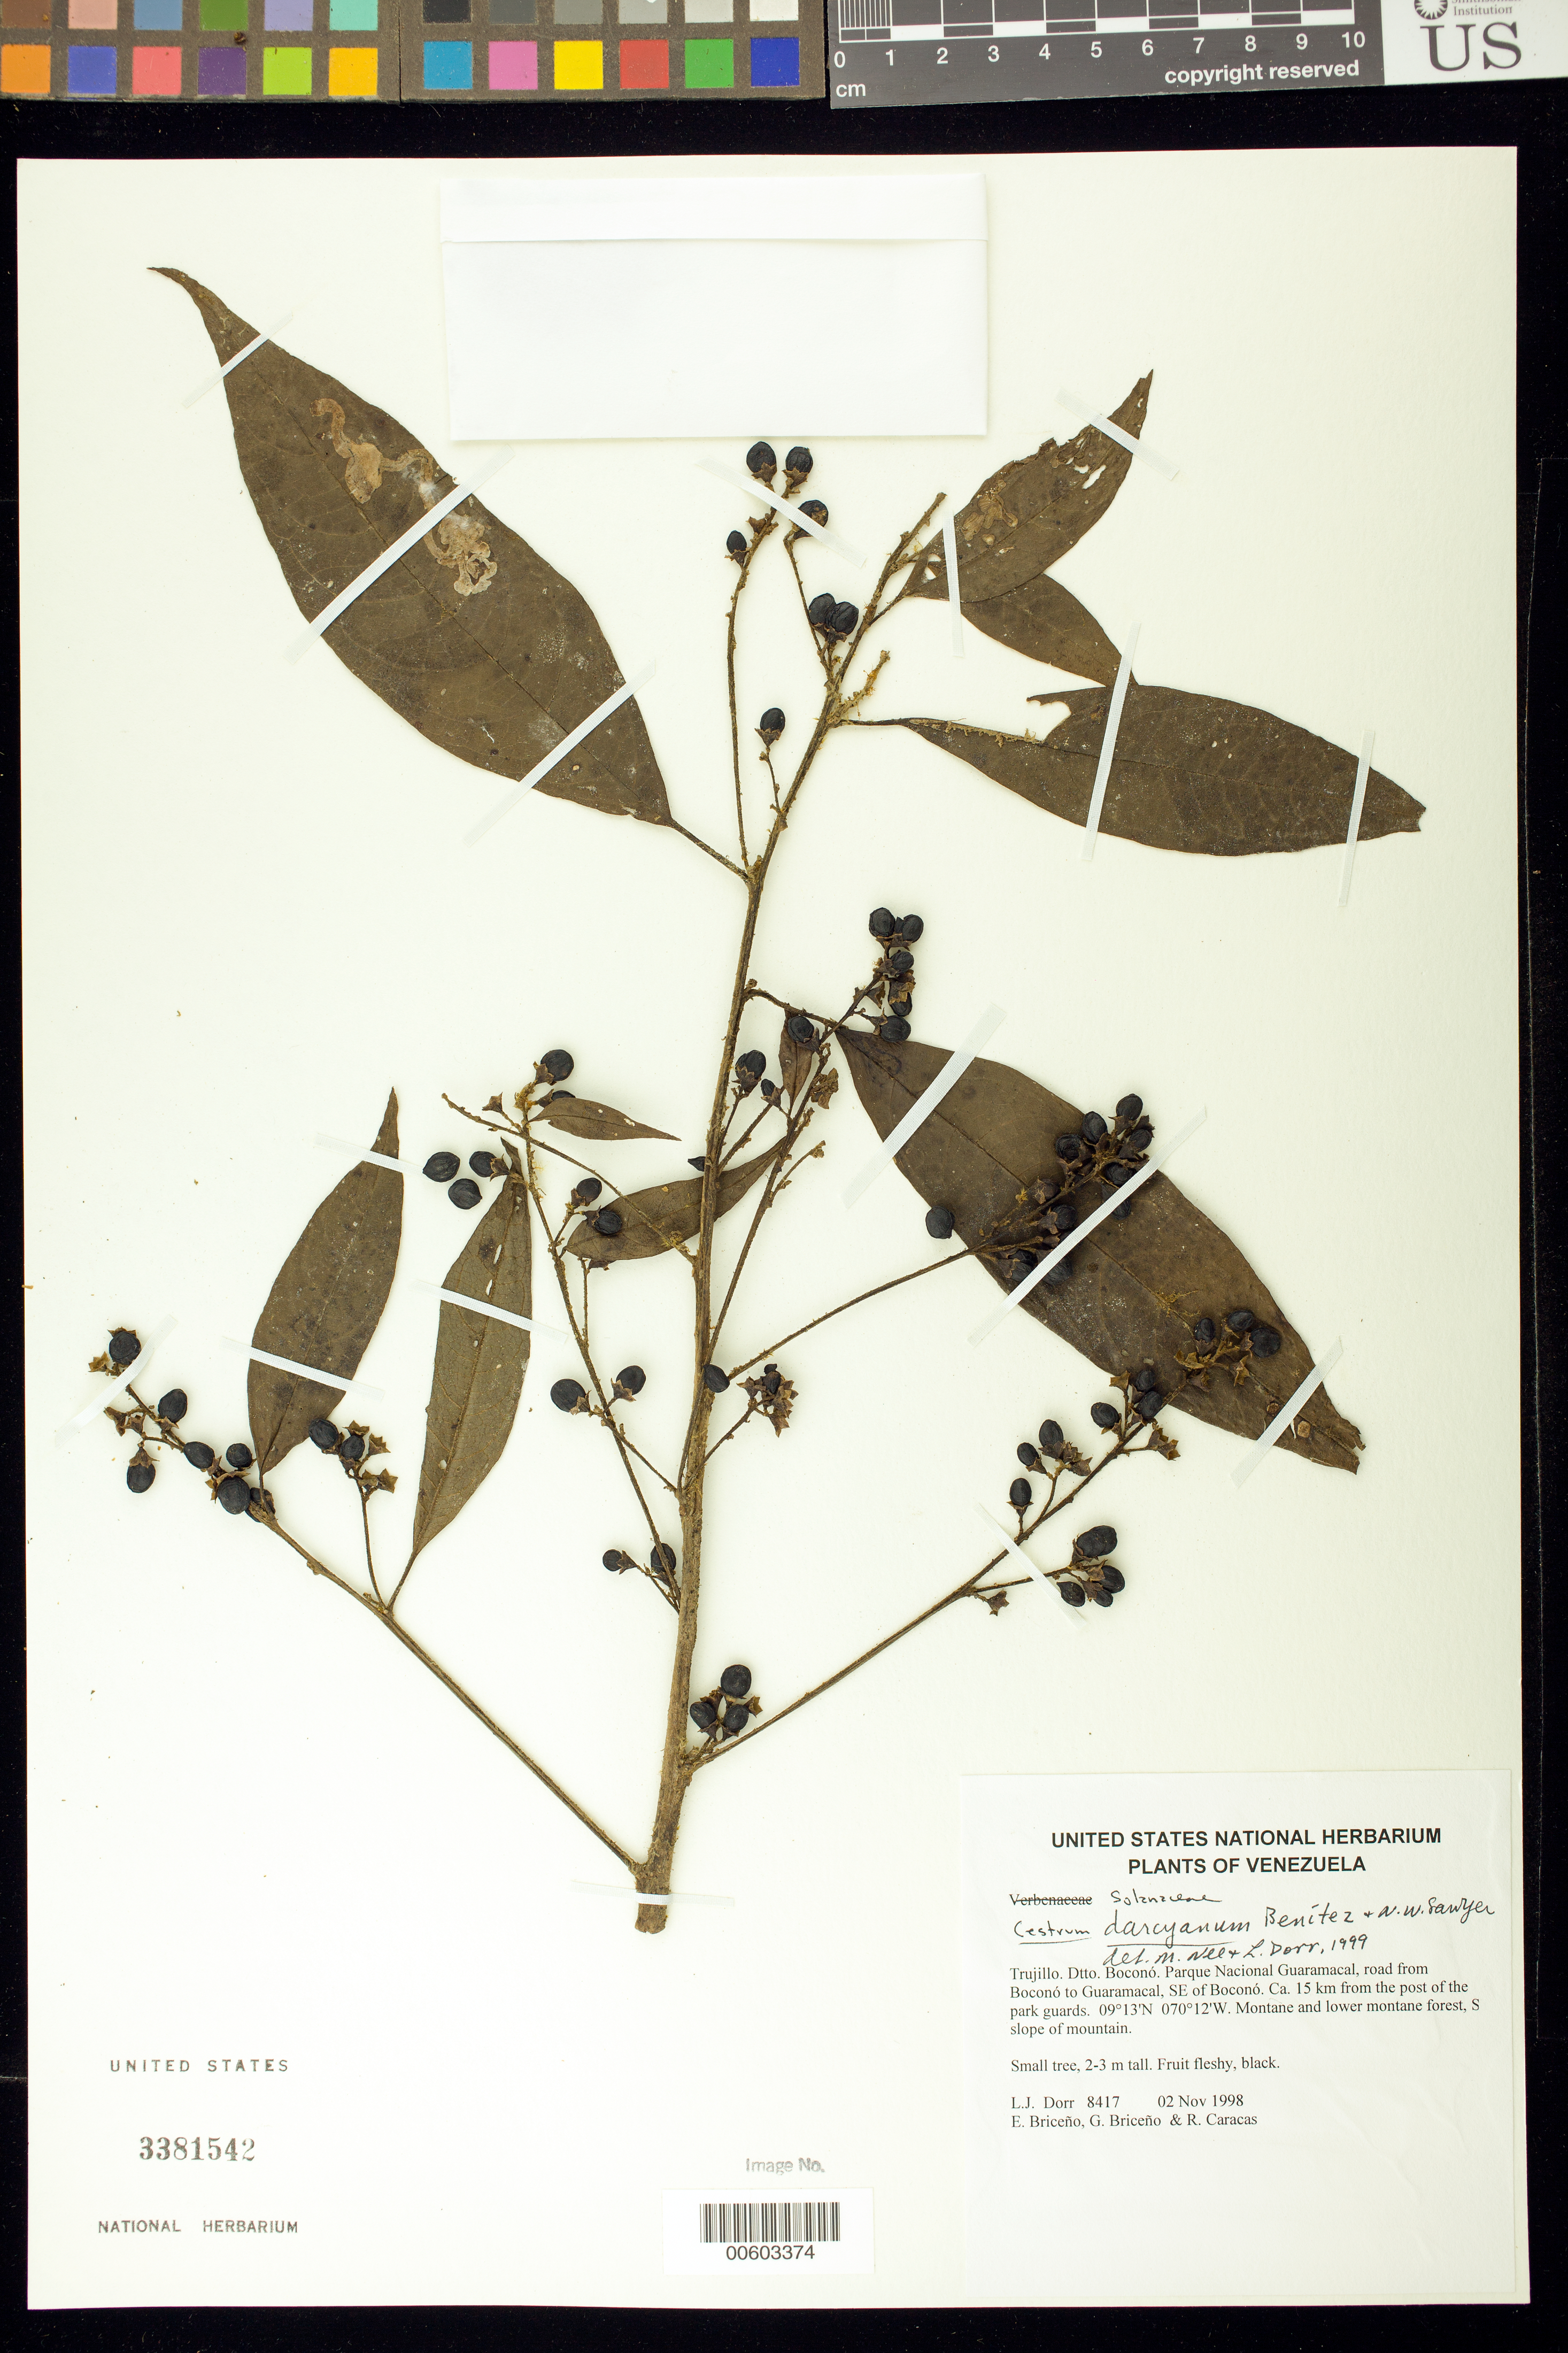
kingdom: Plantae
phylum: Tracheophyta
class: Magnoliopsida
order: Solanales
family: Solanaceae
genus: Cestrum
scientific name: Cestrum darcyanum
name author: Benítez & N.W. Sawyer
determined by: Nee, M. H.; Dorr, L. J.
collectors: L. J. Dorr, E. Briceño, G. Briceño & R. Caracas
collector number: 8417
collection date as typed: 02 Nov 1998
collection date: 1998-11-02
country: Venezuela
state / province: Trujillo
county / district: Boconó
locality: Parque Nacional Guaramacal, road from Boconó to Guaramacal, SE of Boconó, ca. 15 km from the post of the park guards.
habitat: Montane and lower montane forest, S slope of mountain.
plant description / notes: NY, PORT, US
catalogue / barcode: US 3381542